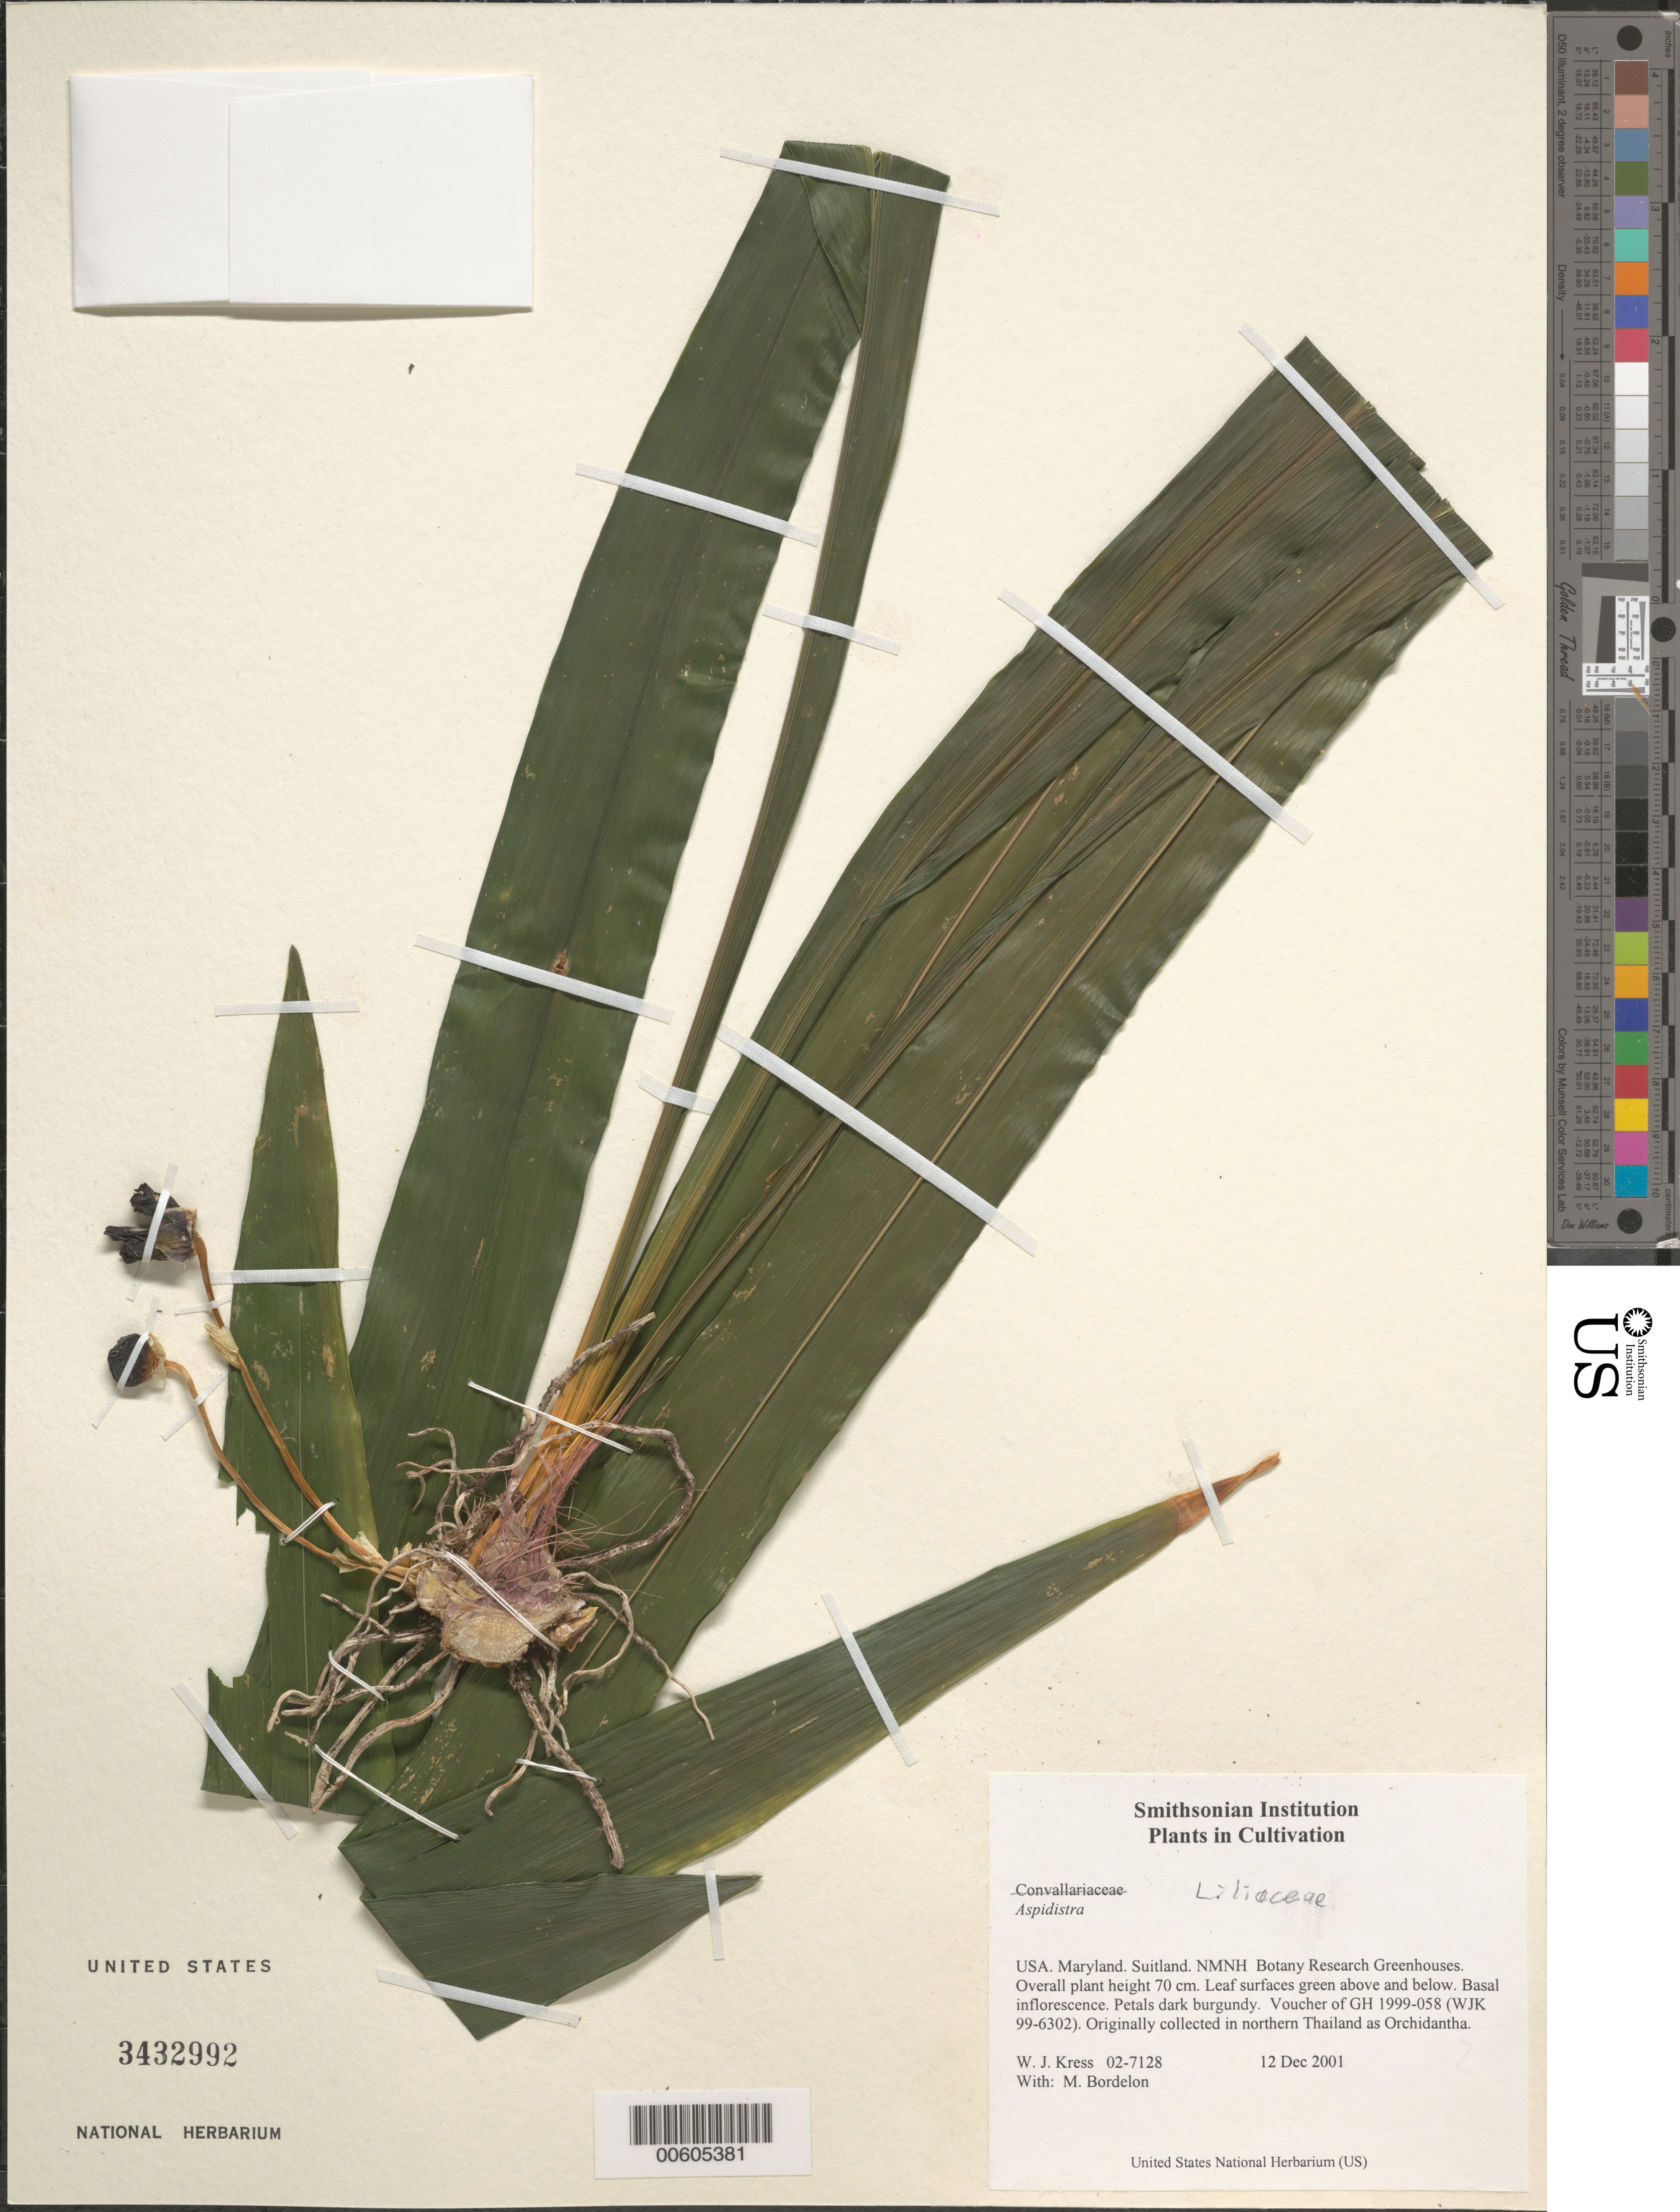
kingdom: Plantae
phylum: Tracheophyta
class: Liliopsida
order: Asparagales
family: Asparagaceae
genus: Aspidistra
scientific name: Aspidistra sp.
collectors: W. J. Kress & M. Bordelon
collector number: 02-7128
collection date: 2001-12-12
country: United States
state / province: Maryland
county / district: Prince George's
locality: NMNH Botany Research Greenhouses. Suitland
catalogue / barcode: US 3432992